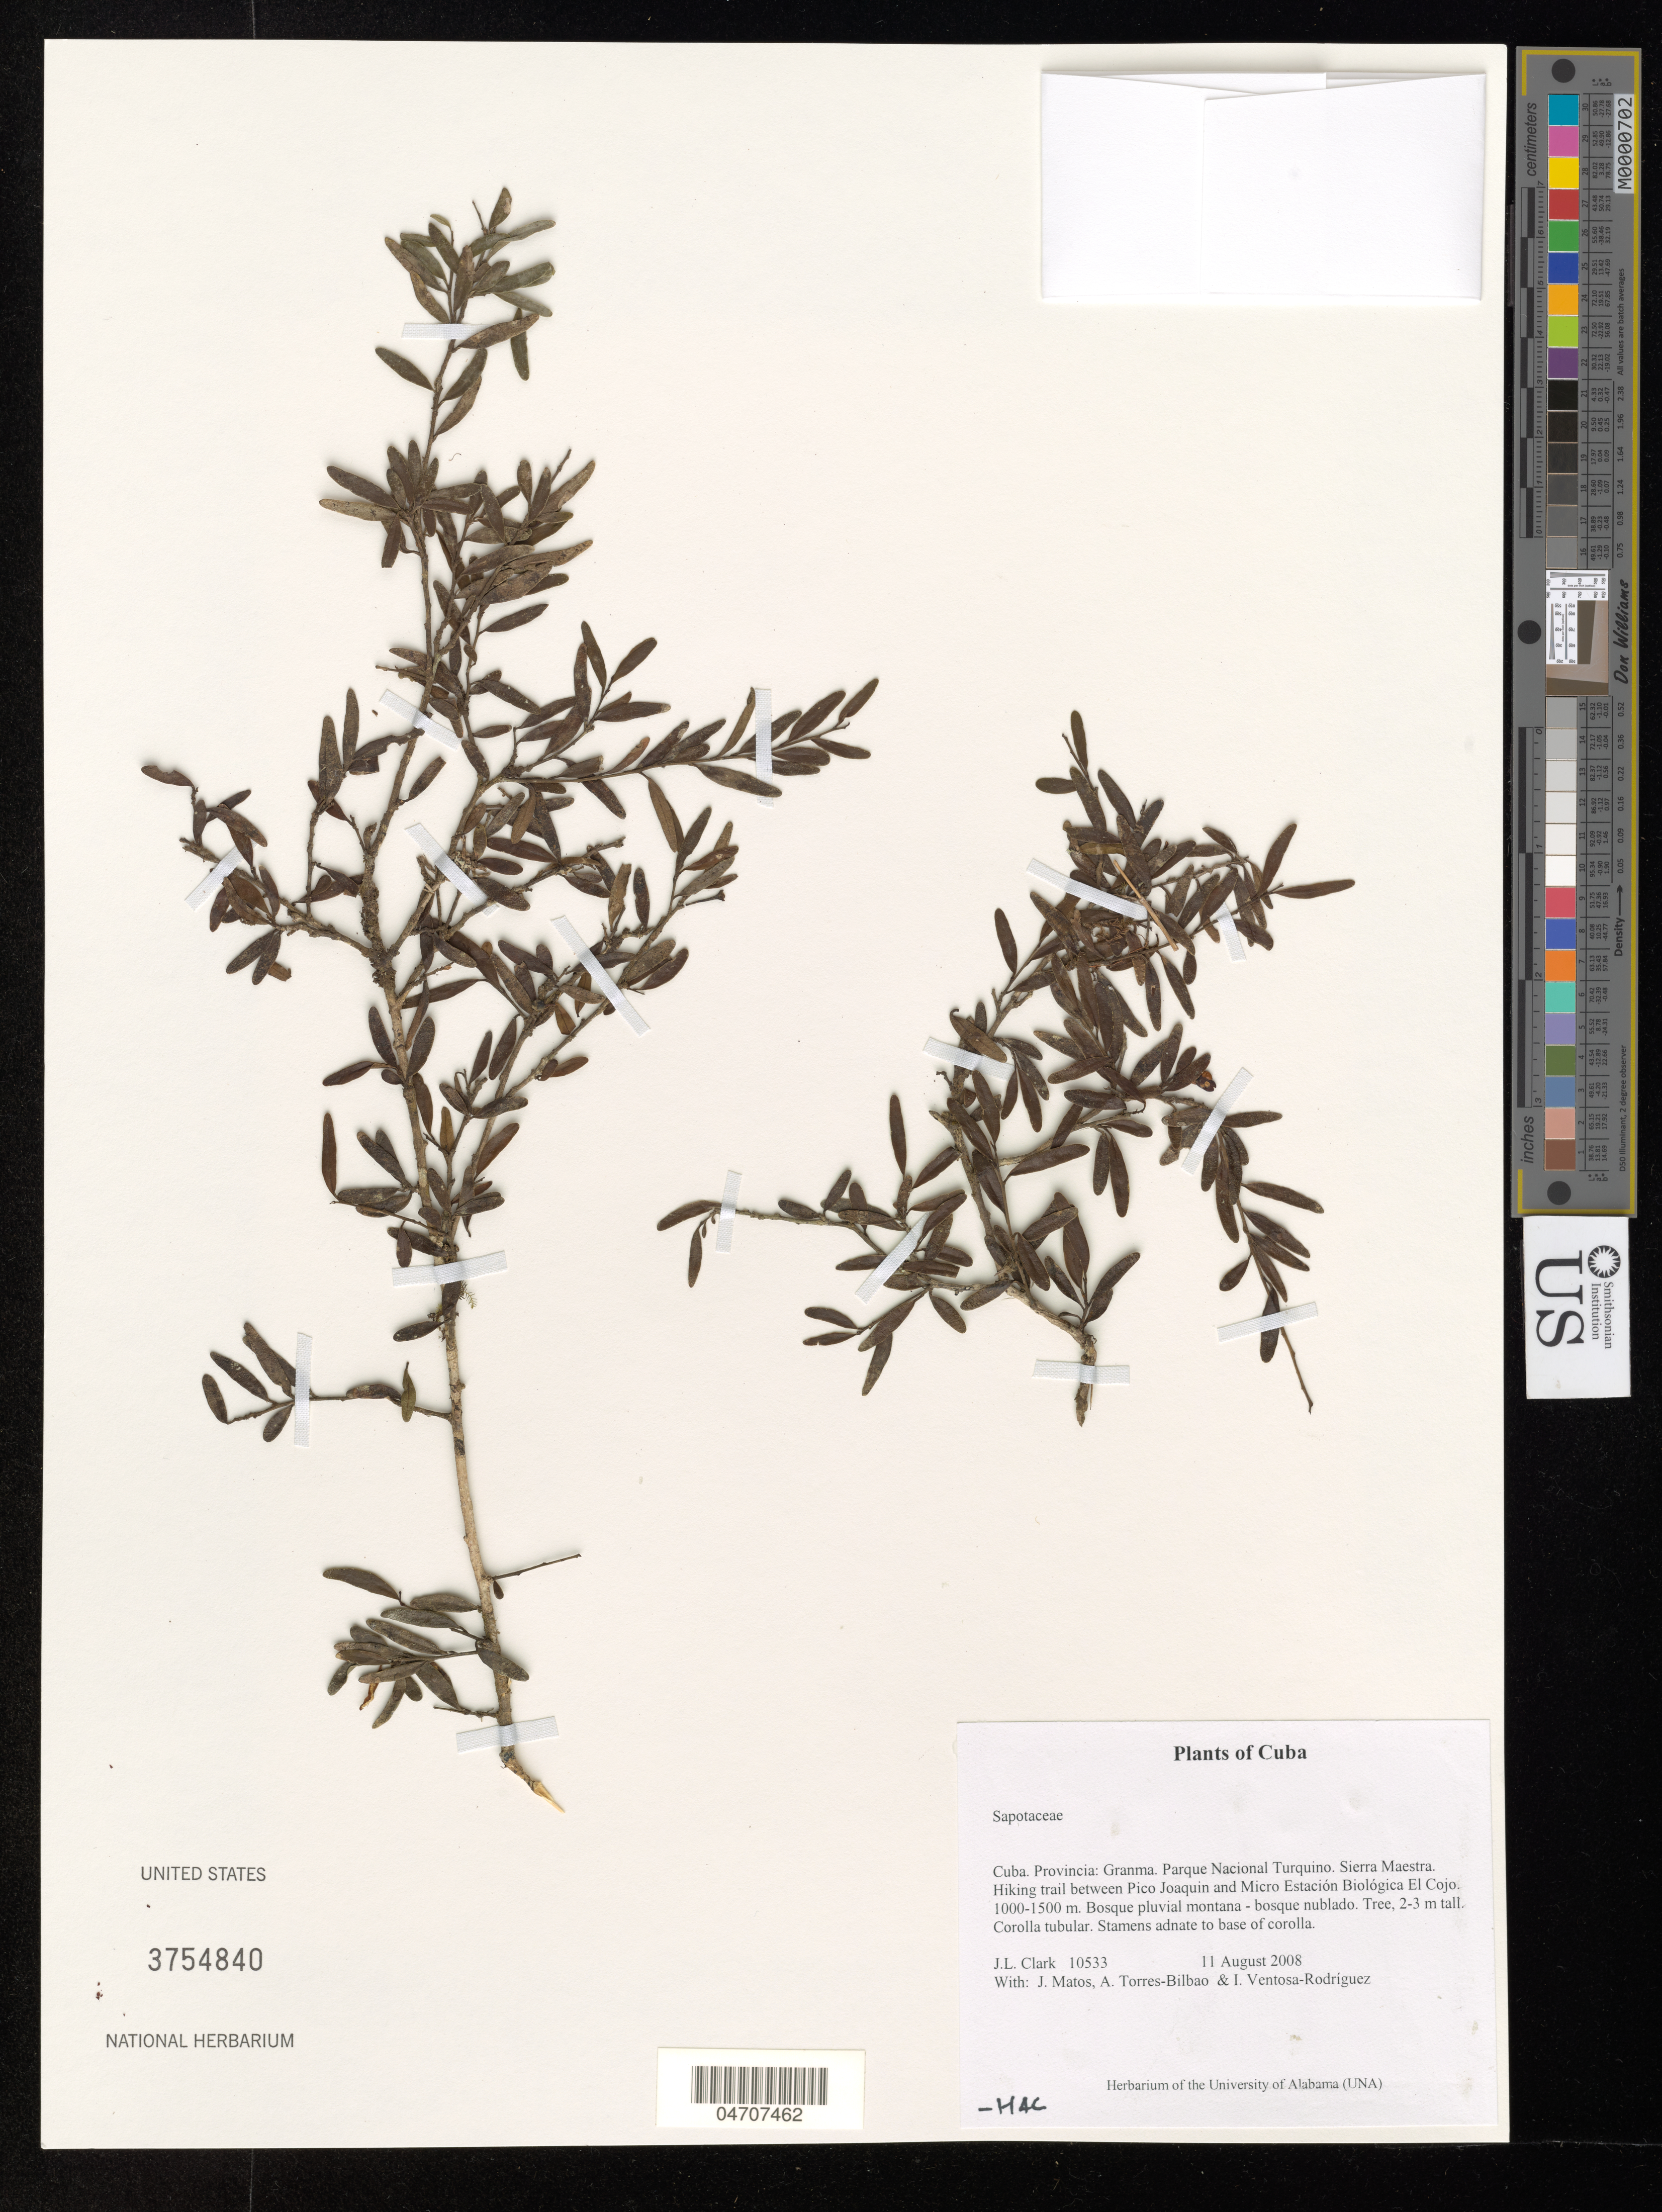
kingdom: Plantae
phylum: Tracheophyta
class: Magnoliopsida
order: Ericales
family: Sapotaceae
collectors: J. L. Clark, J. Matos, A. Torres-Bilbao & A. Hewitt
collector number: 10533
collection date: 2008-08-11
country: Cuba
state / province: Granma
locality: Parque Nacional Turquino. Sierra Maestra. Hiking trail between Pico Joaquin and Micro Estación Biológica El Cojo.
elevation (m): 1000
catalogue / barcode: US 3754840